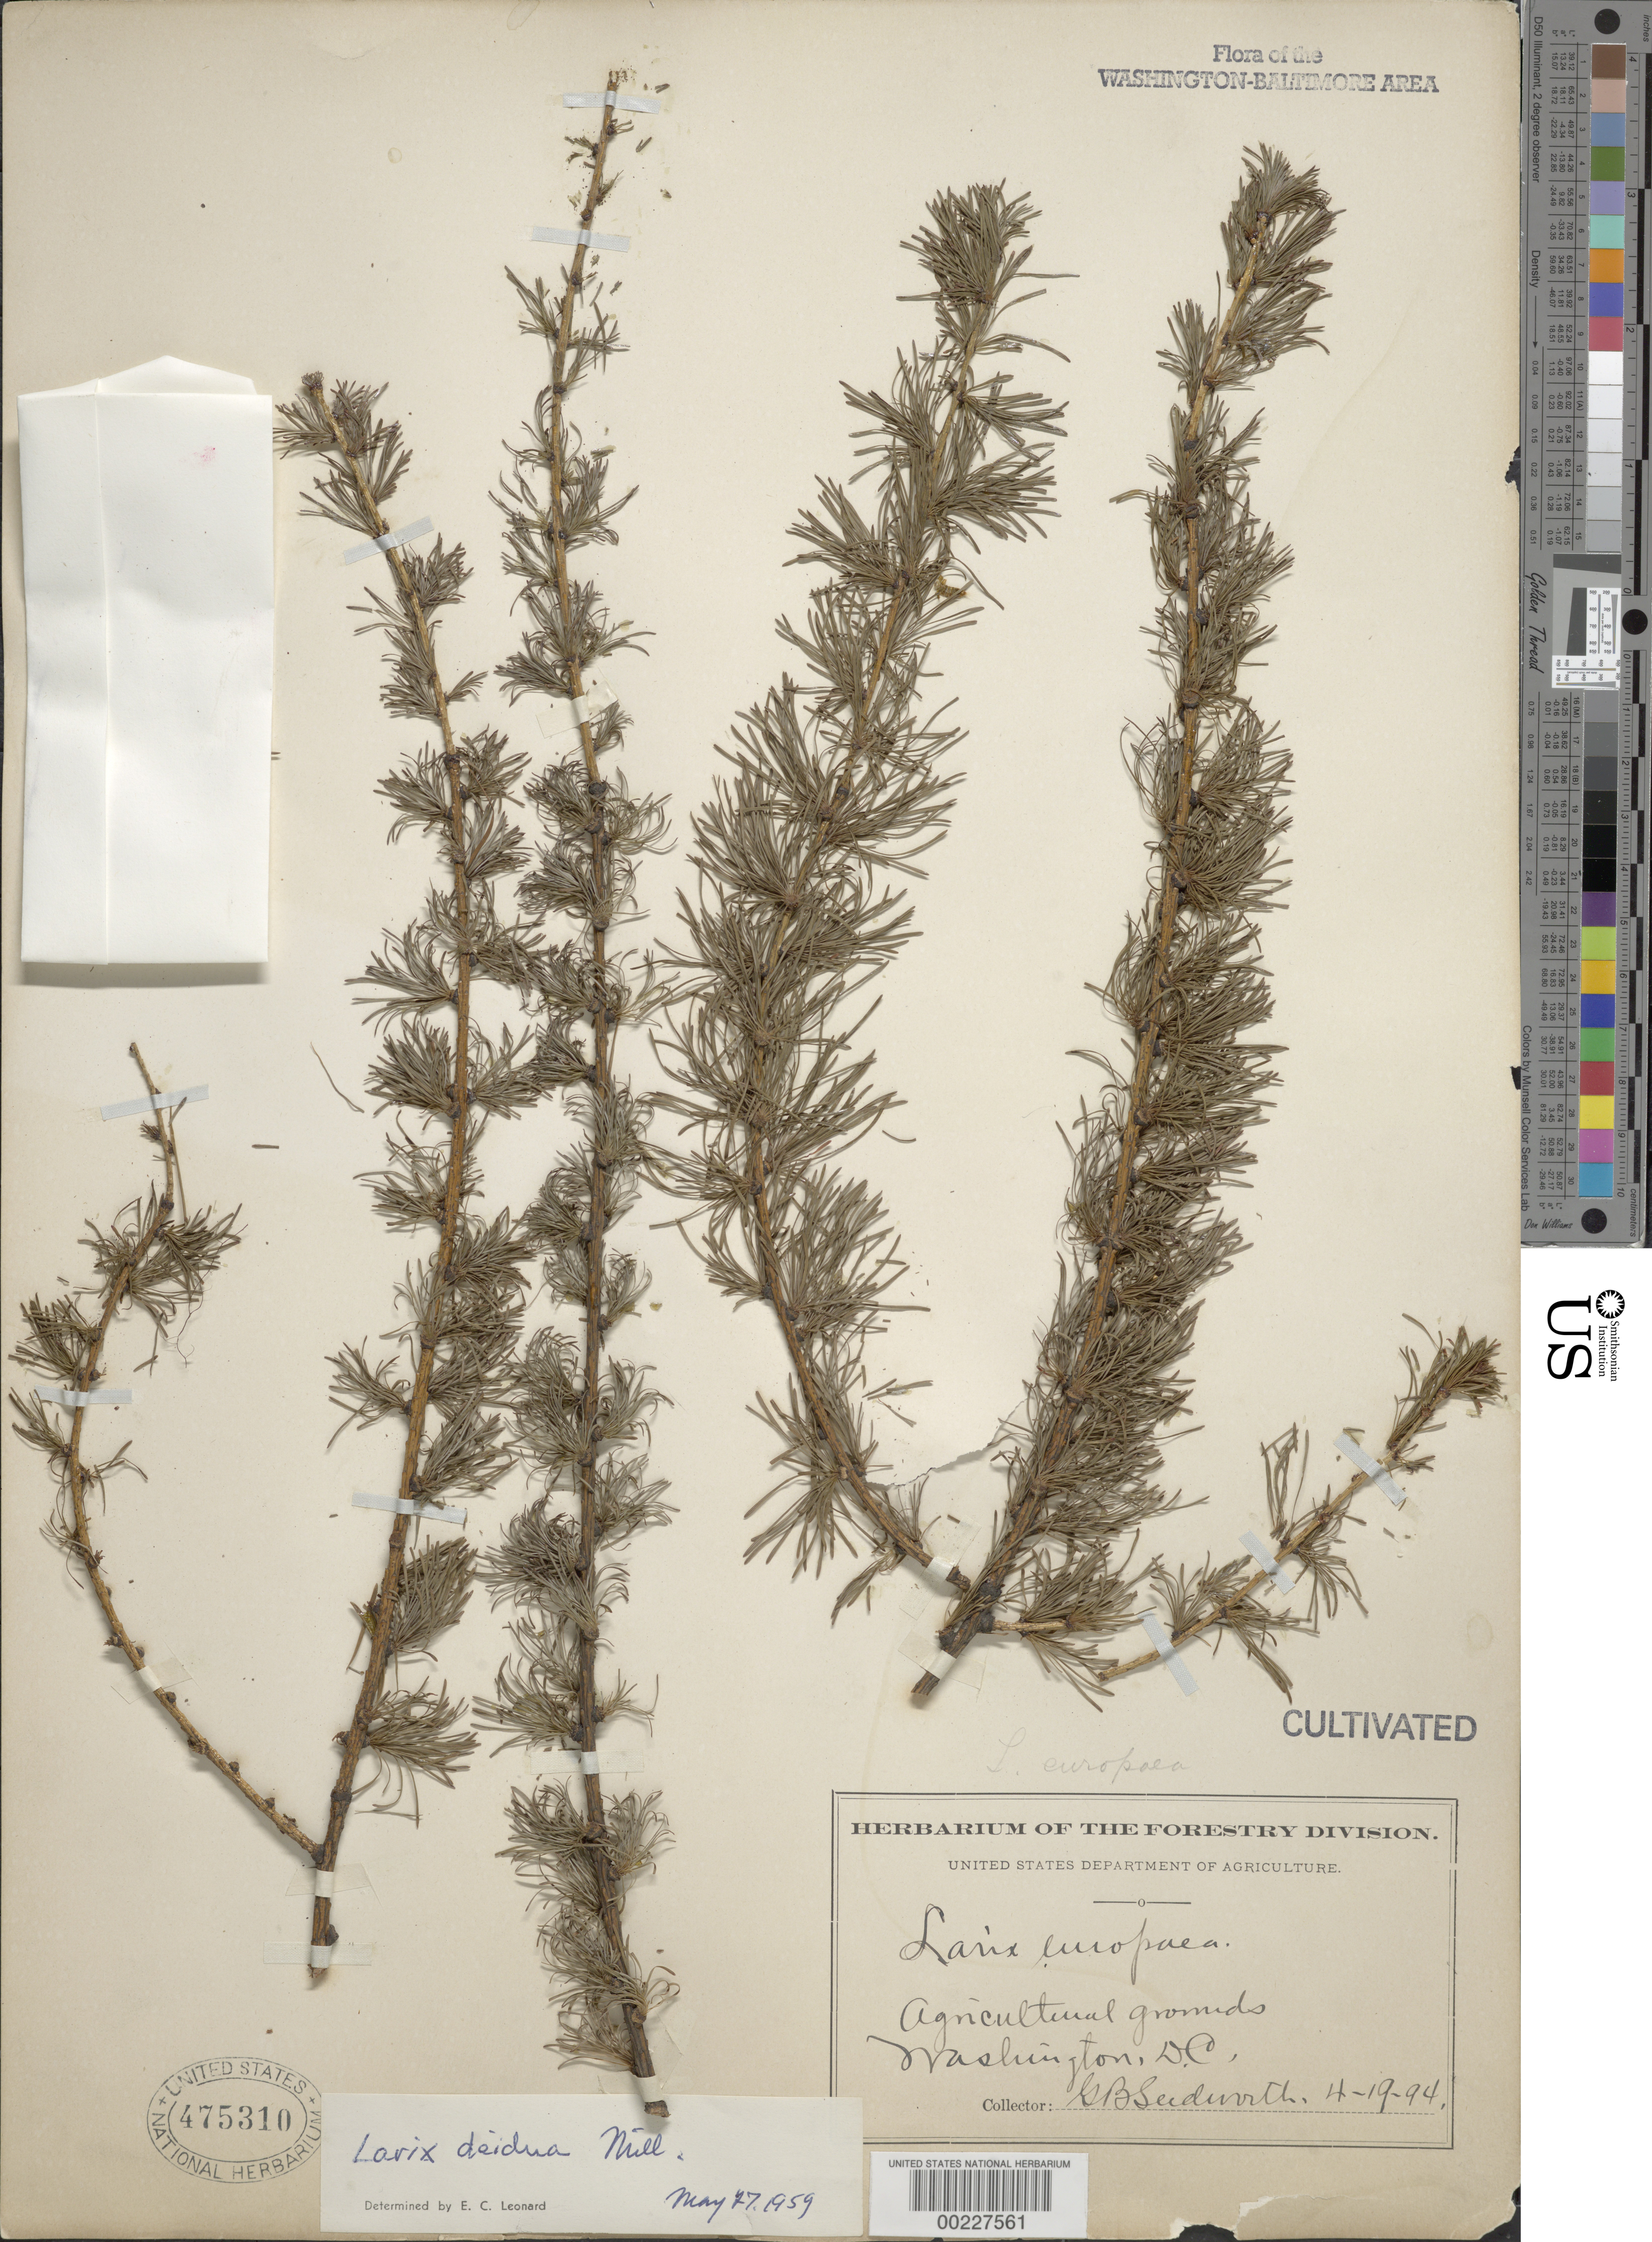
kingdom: Plantae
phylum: Tracheophyta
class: Pinopsida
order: Pinales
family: Pinaceae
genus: Larix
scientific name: Larix decidua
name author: Mill.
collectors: G. B. Sudworth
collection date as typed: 19 Apr 1894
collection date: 1894-04-19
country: United States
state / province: District of Columbia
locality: Agricultural grounds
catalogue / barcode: US 475310